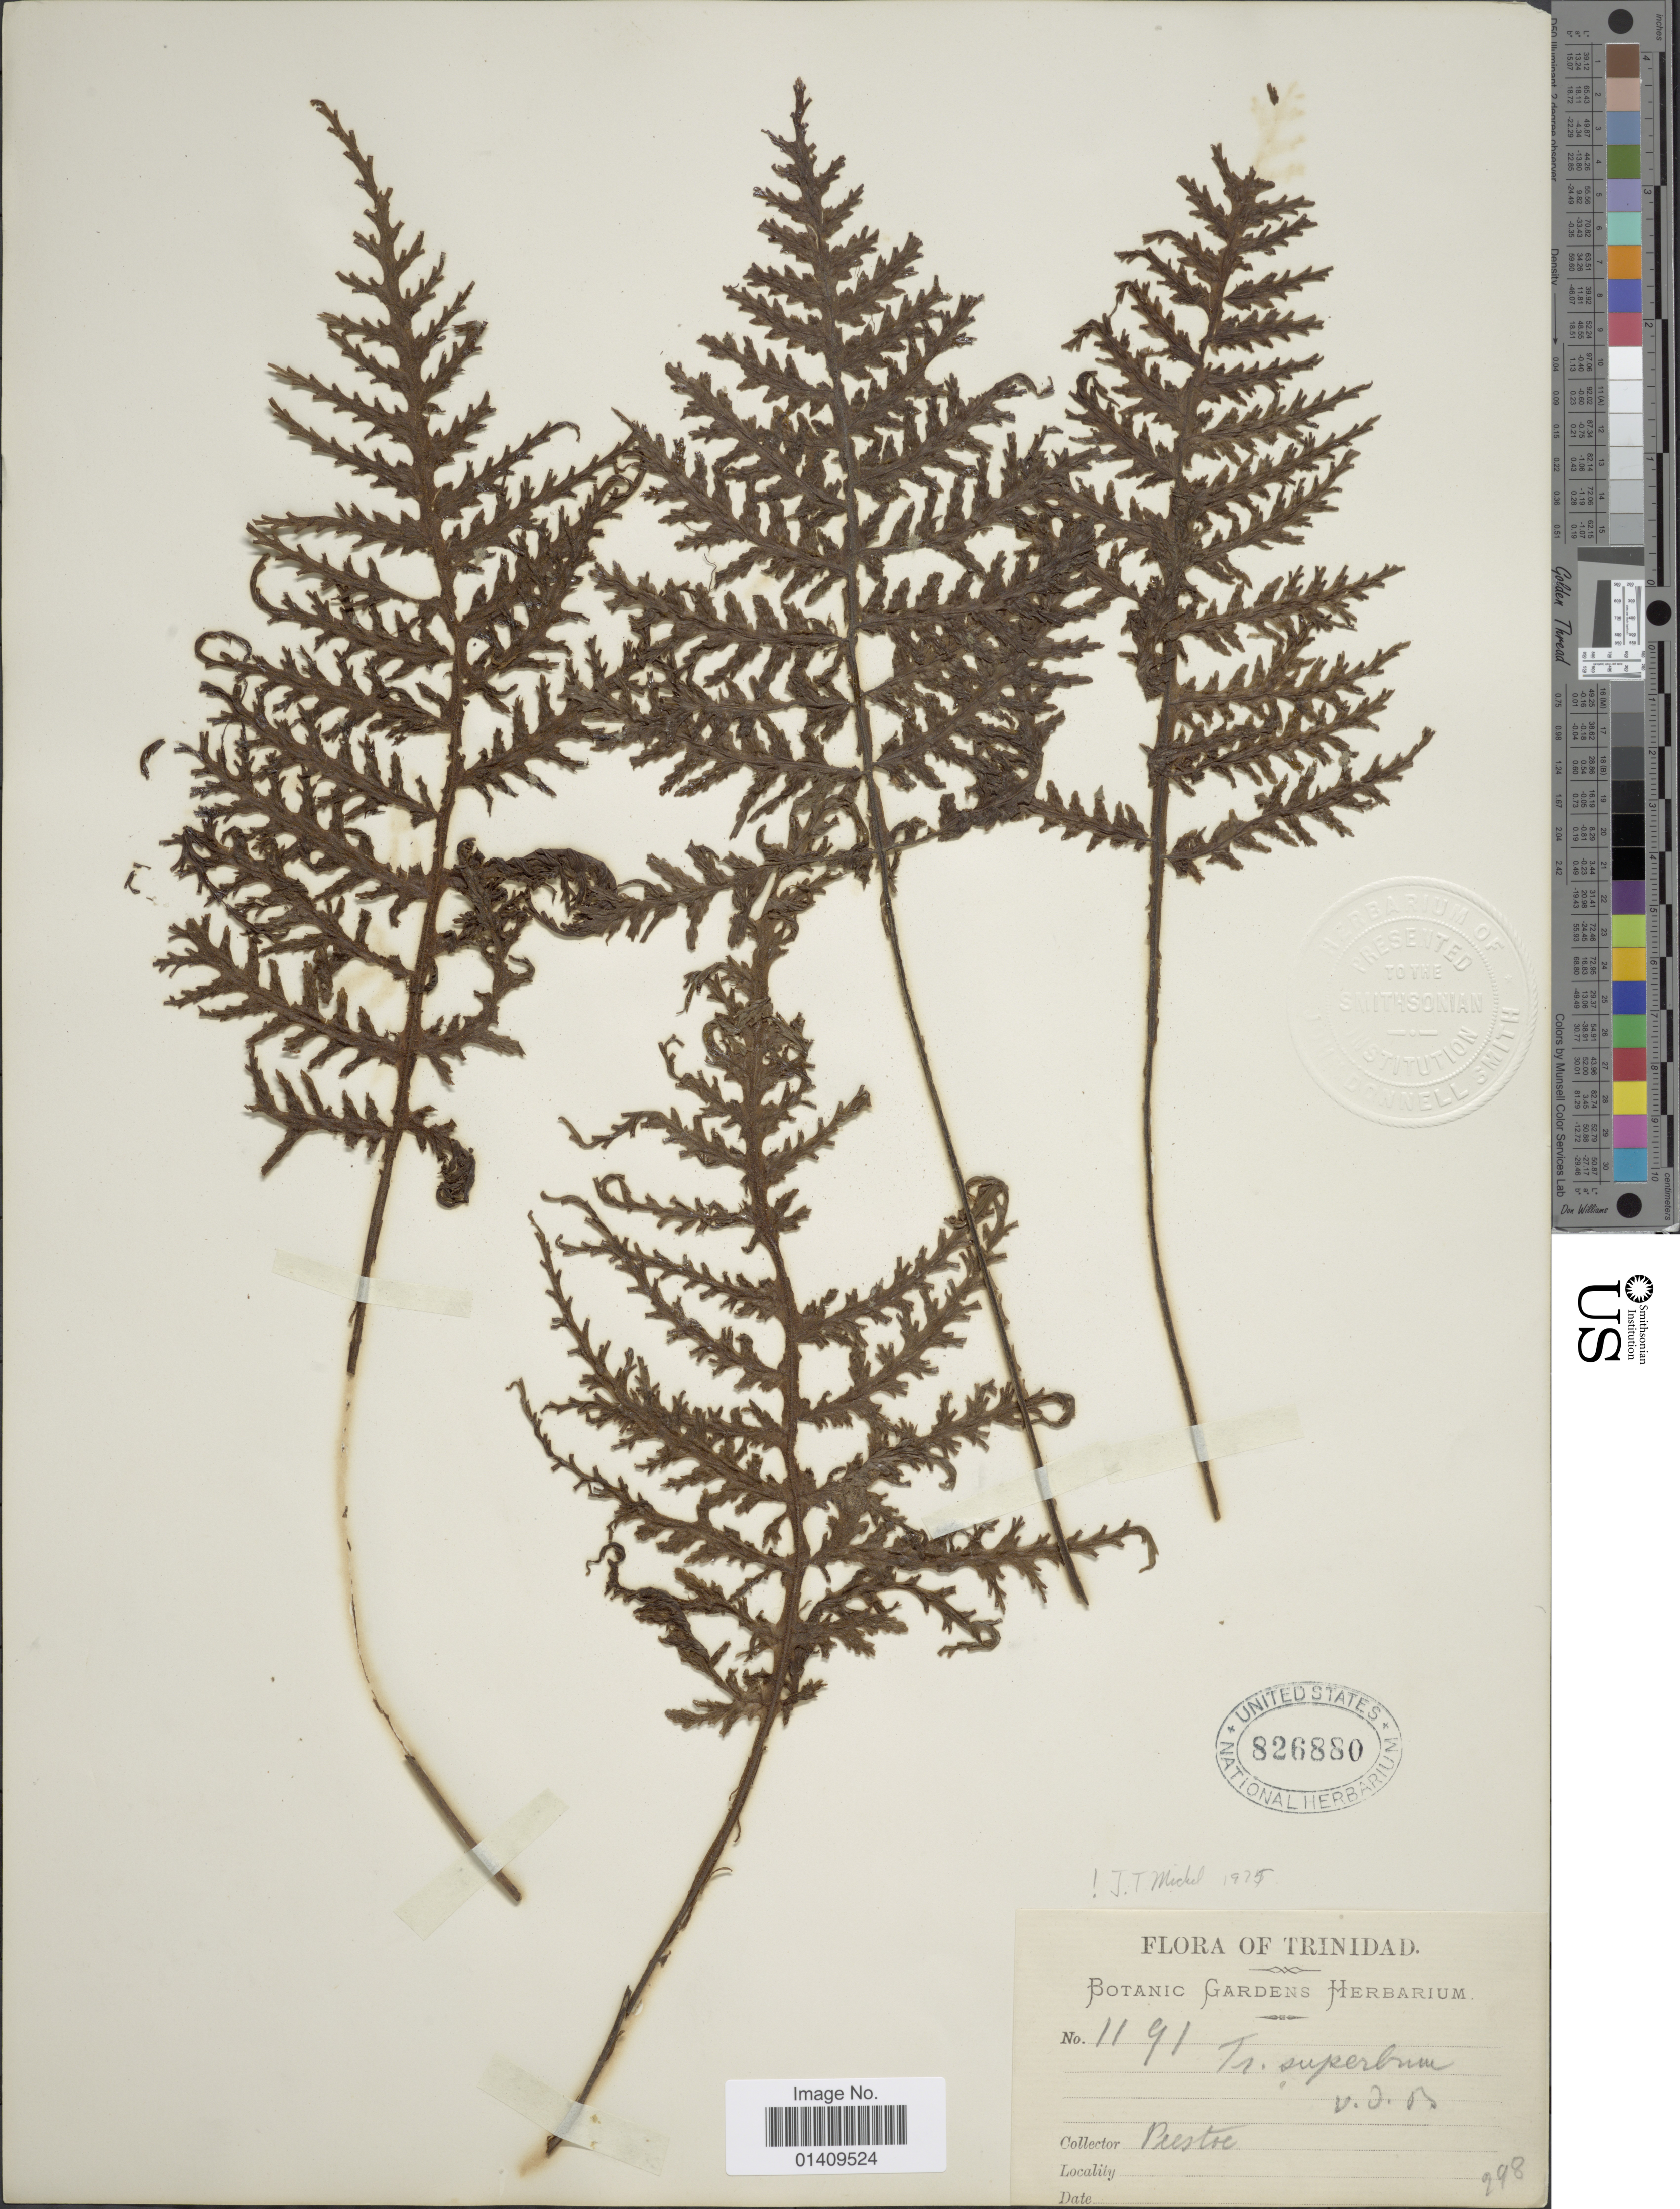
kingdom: Plantae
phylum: Tracheophyta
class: Polypodiopsida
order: Hymenophyllales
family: Hymenophyllaceae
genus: Callistopteris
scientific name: Callistopteris superba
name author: (Backh. ex T. Moore) Ebihara & K. Iwats.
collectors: H. W. Pretz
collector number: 1191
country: Trinidad and Tobago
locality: Trinidad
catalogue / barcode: US 826880